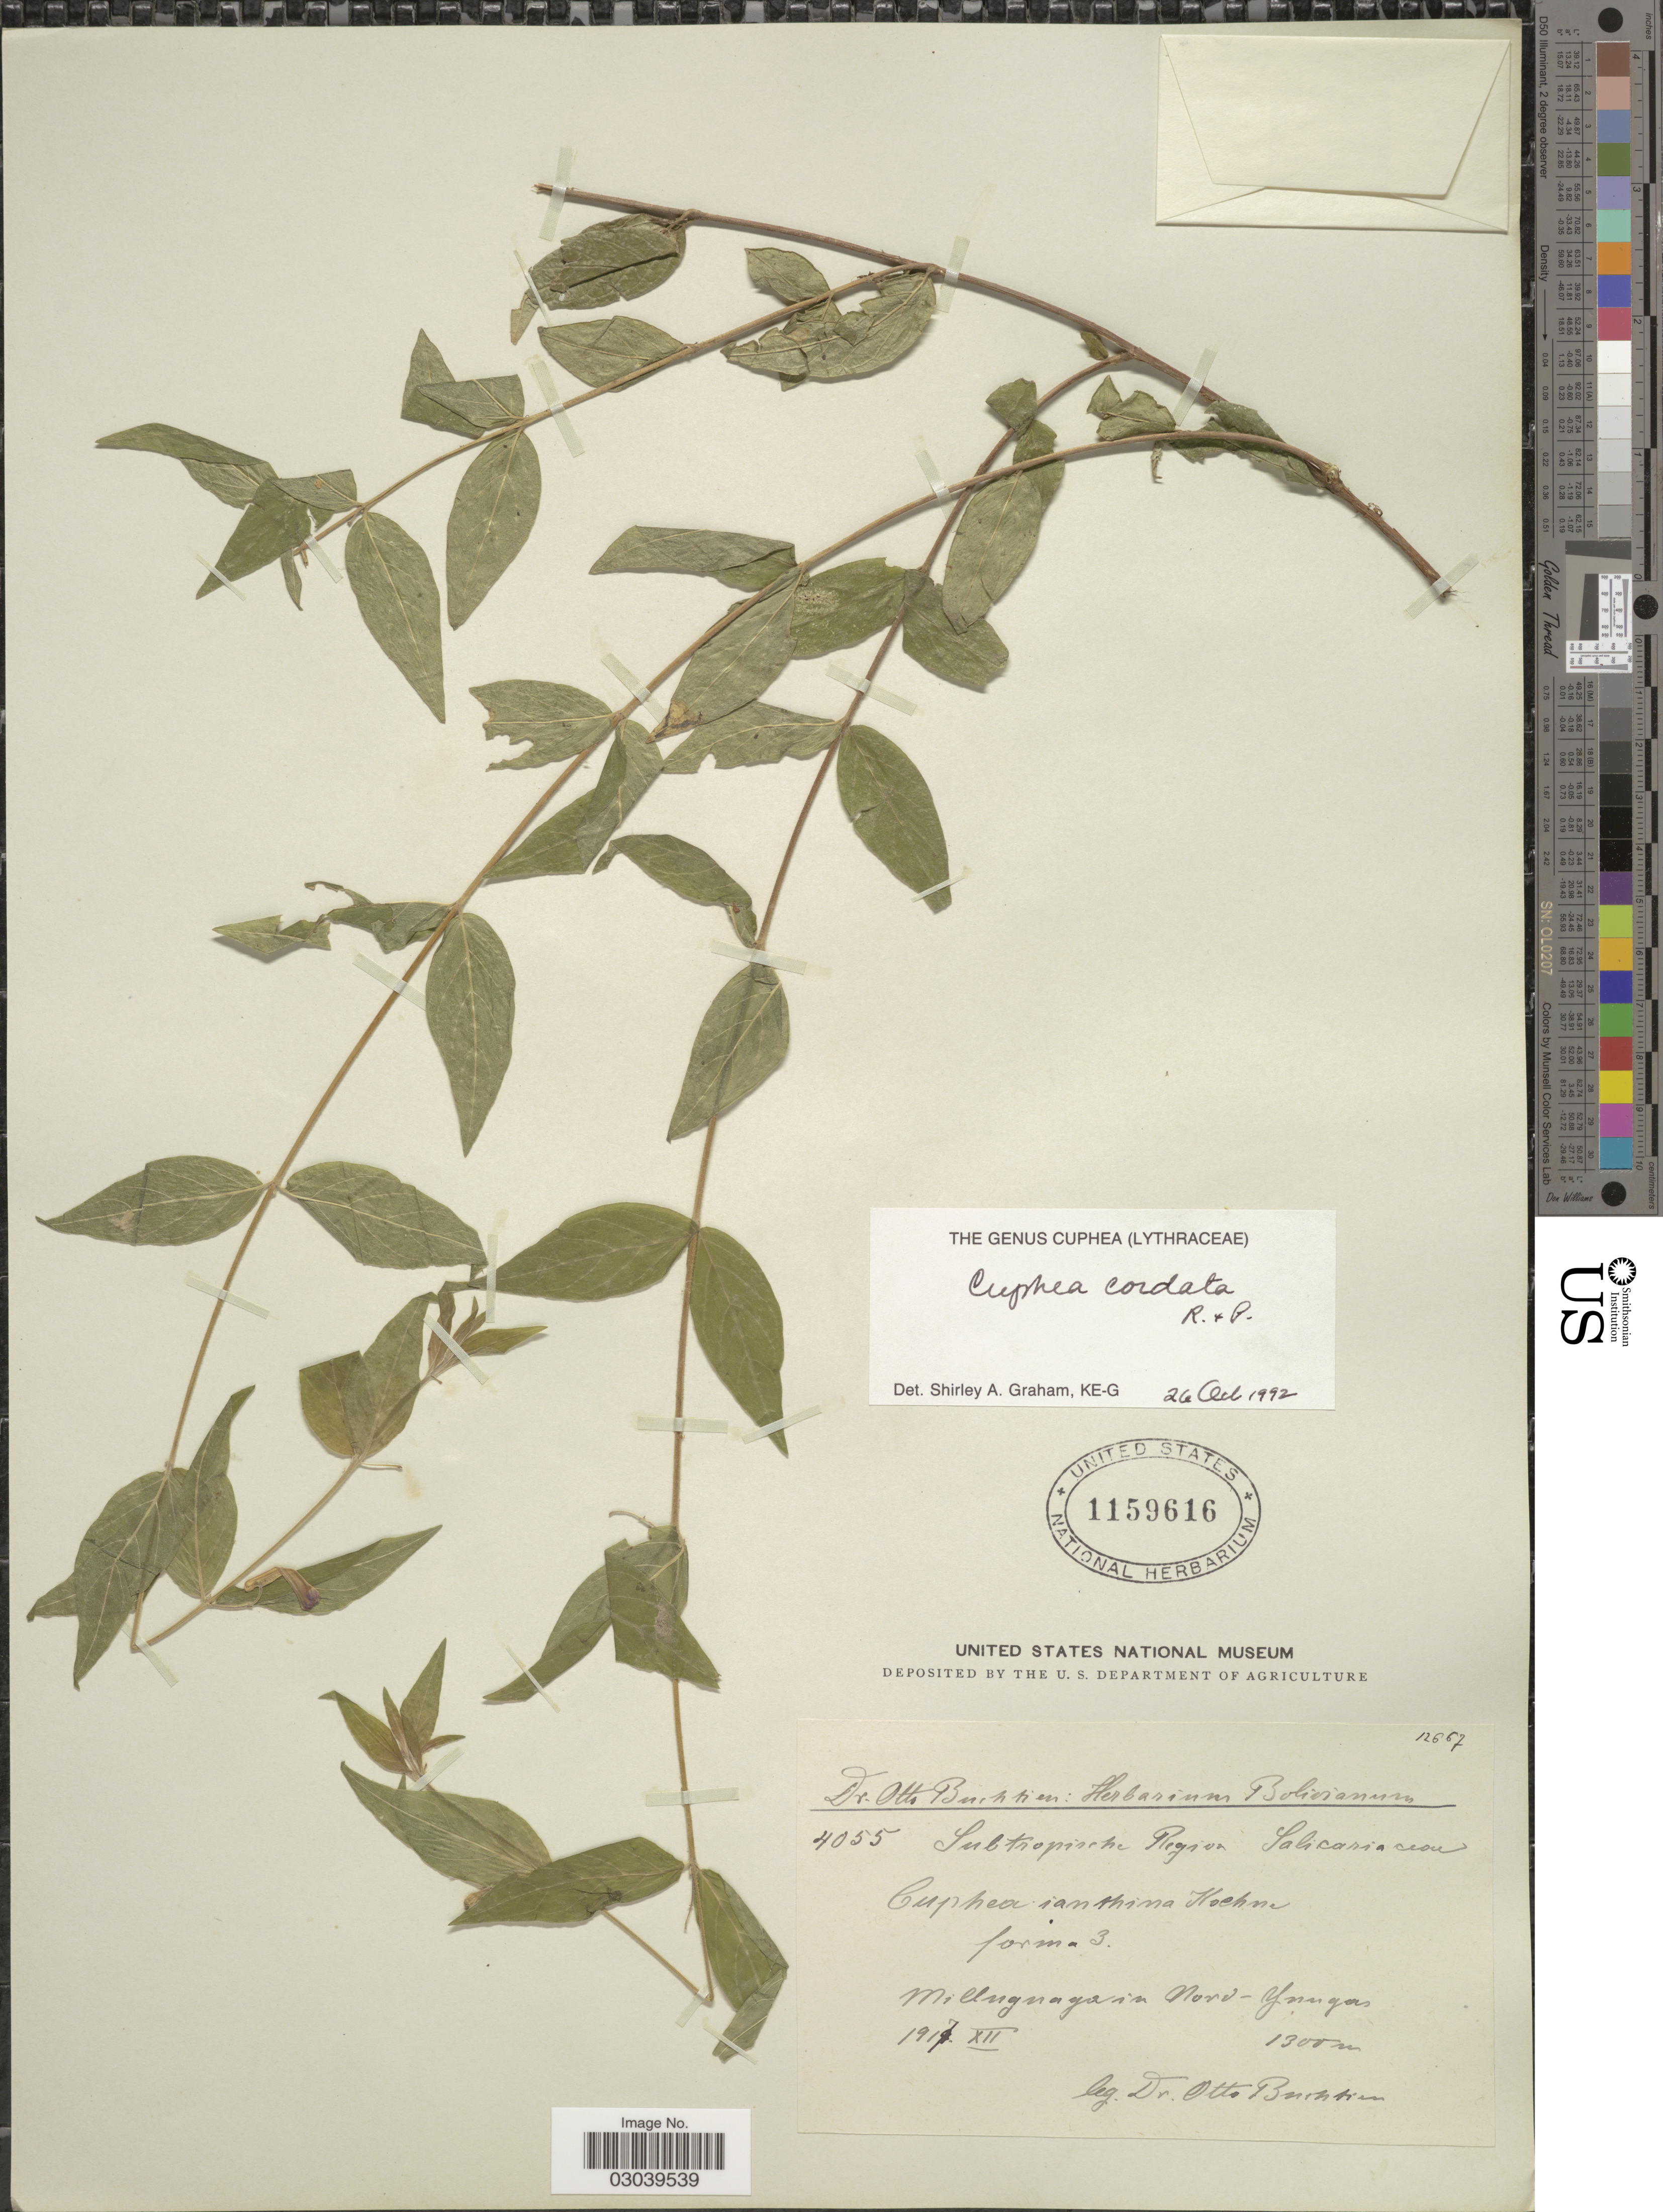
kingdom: Plantae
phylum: Tracheophyta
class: Magnoliopsida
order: Myrtales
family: Lythraceae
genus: Cuphea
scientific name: Cuphea cordata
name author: Ruiz & Pav.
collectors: O. Buchtien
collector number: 4055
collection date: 1917-12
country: Bolivia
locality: Milluguaya in Nord-Yungas.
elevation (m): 1300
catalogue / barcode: US 1159616